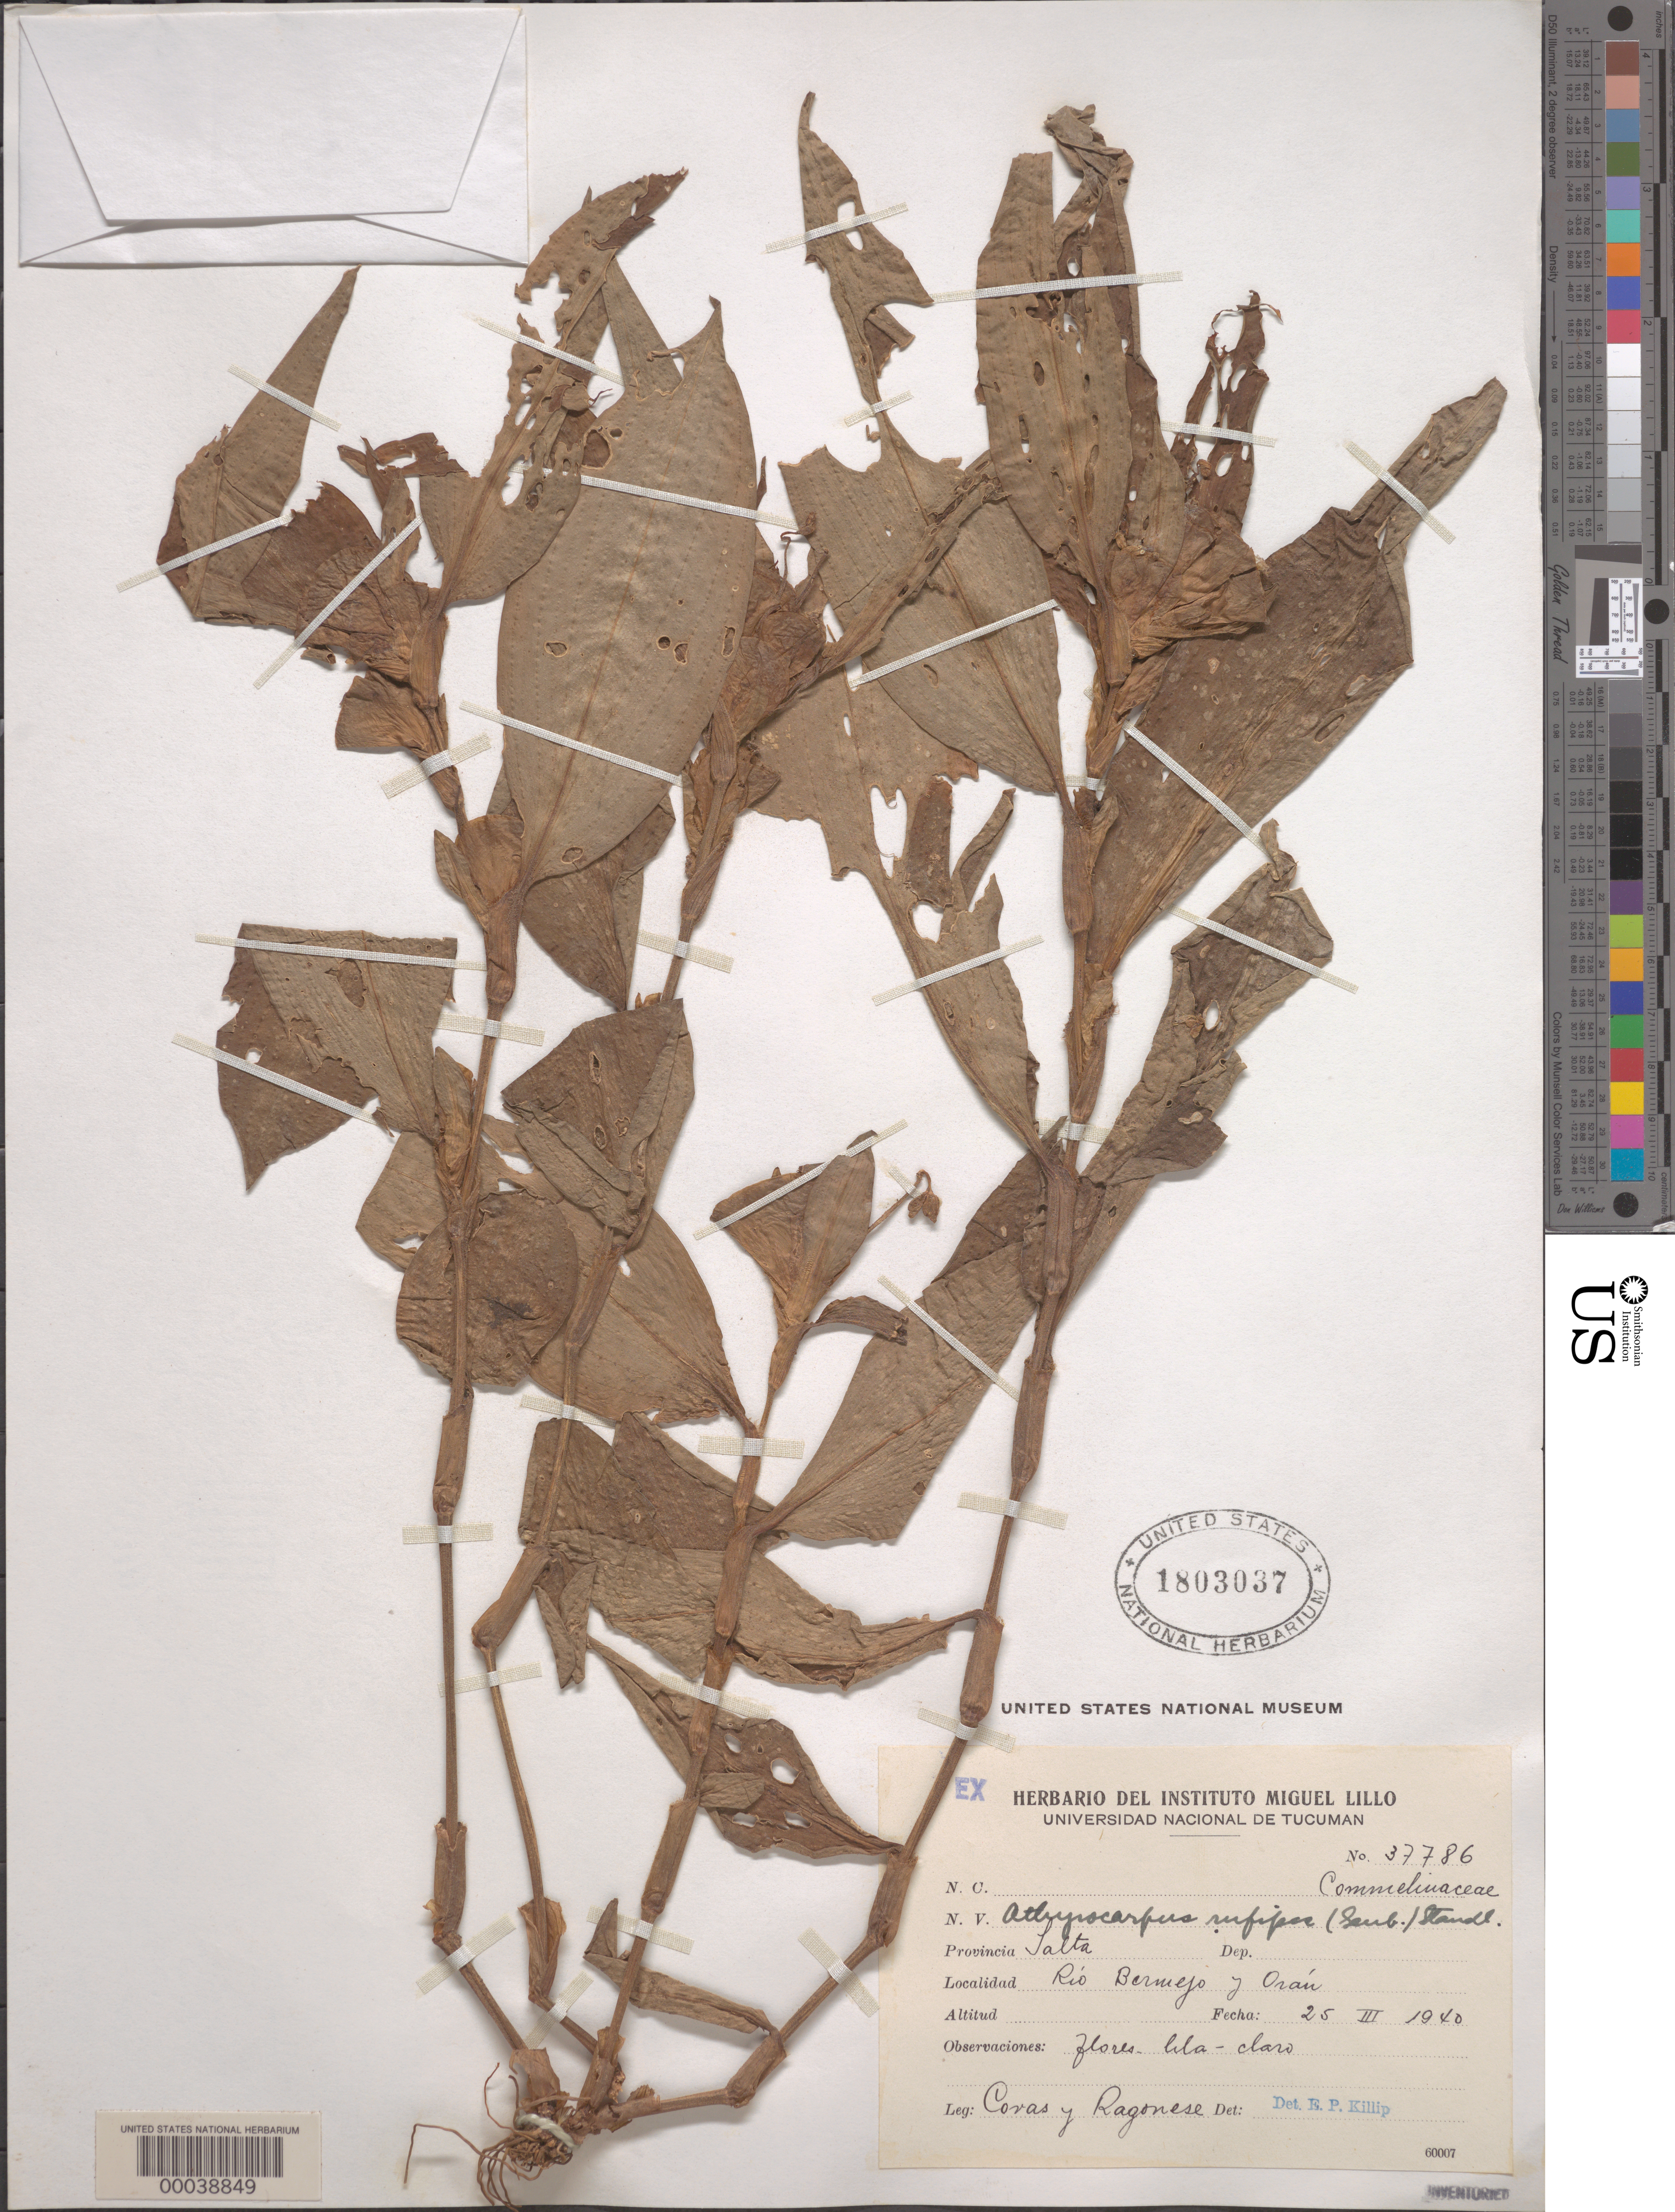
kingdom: Plantae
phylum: Tracheophyta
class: Liliopsida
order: Commelinales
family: Commelinaceae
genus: Commelina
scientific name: Commelina obliqua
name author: Vahl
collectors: A. Ragonese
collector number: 37786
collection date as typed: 25 Mar 1940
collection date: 1940-03-25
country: Argentina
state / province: Salta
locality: Rio Bermejo and Orau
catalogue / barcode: US 1803037